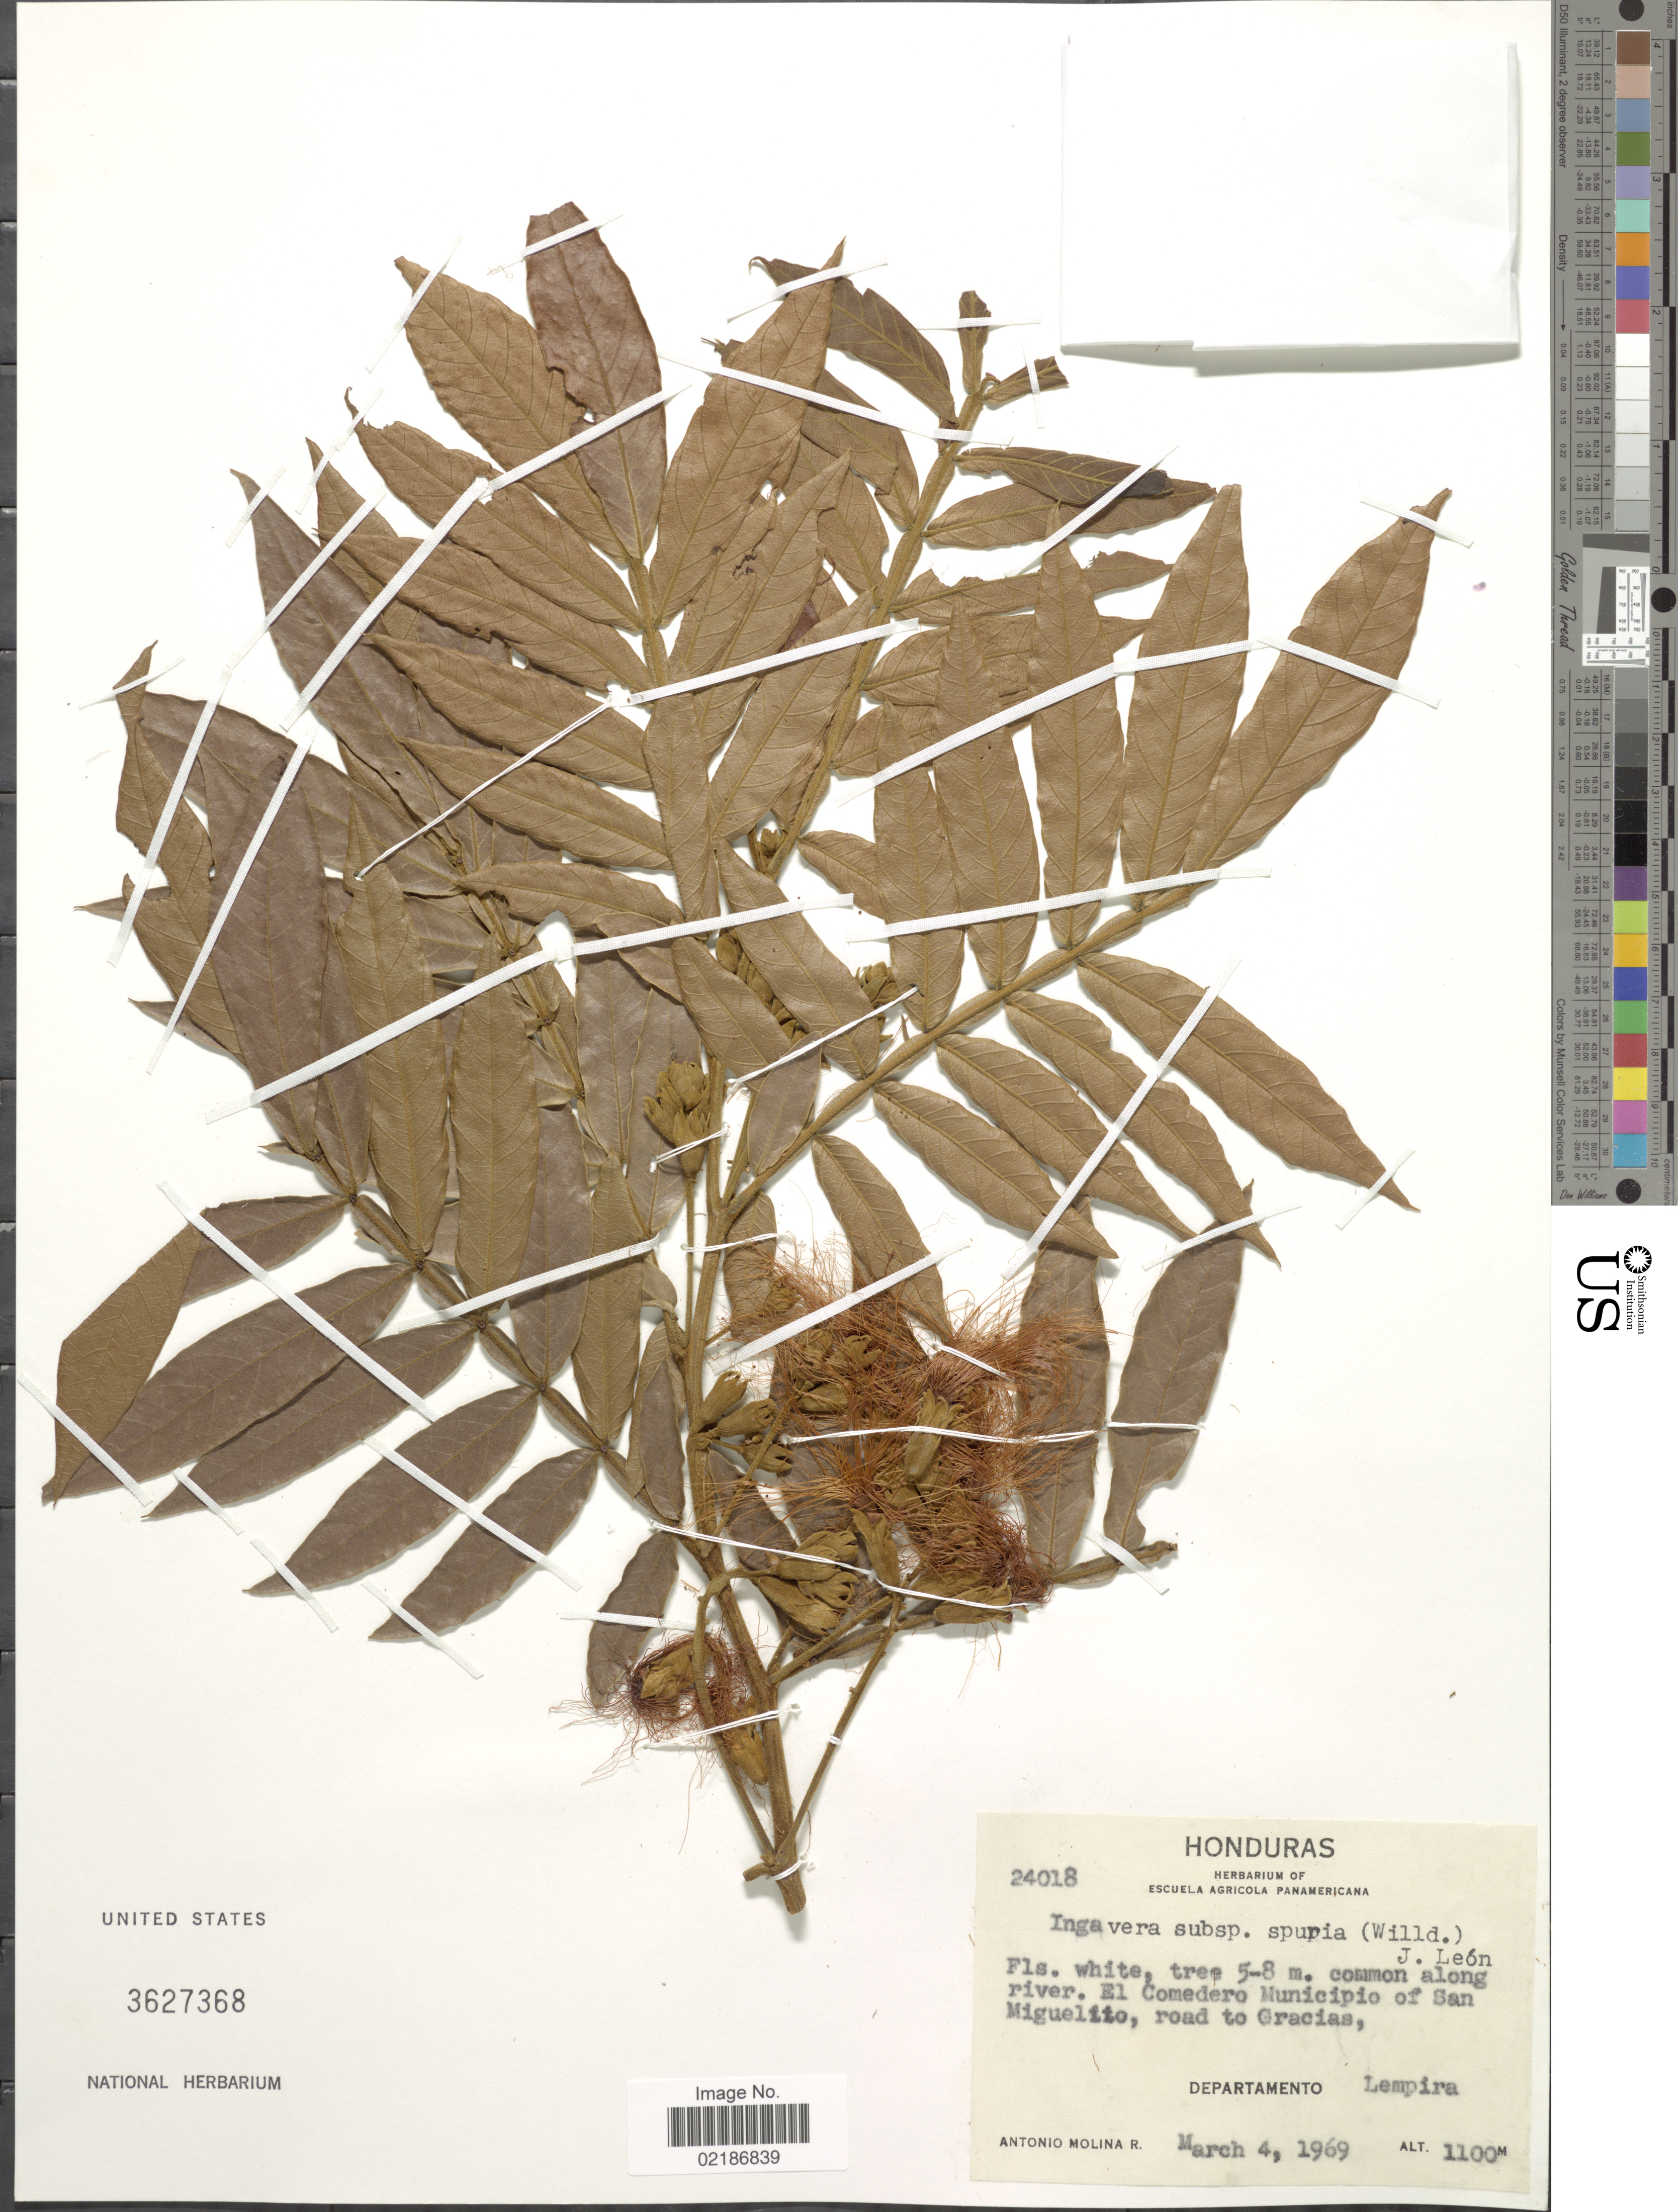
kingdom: Plantae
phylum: Tracheophyta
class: Magnoliopsida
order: Fabales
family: Fabaceae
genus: Inga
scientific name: Inga vera subsp. vera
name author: Willd.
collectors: A. Molina R.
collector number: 24018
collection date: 1969-03-04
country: Honduras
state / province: Lempira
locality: El Comedero Municipio of San Miguelito, road to Gracias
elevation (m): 1100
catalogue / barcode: US 3627368